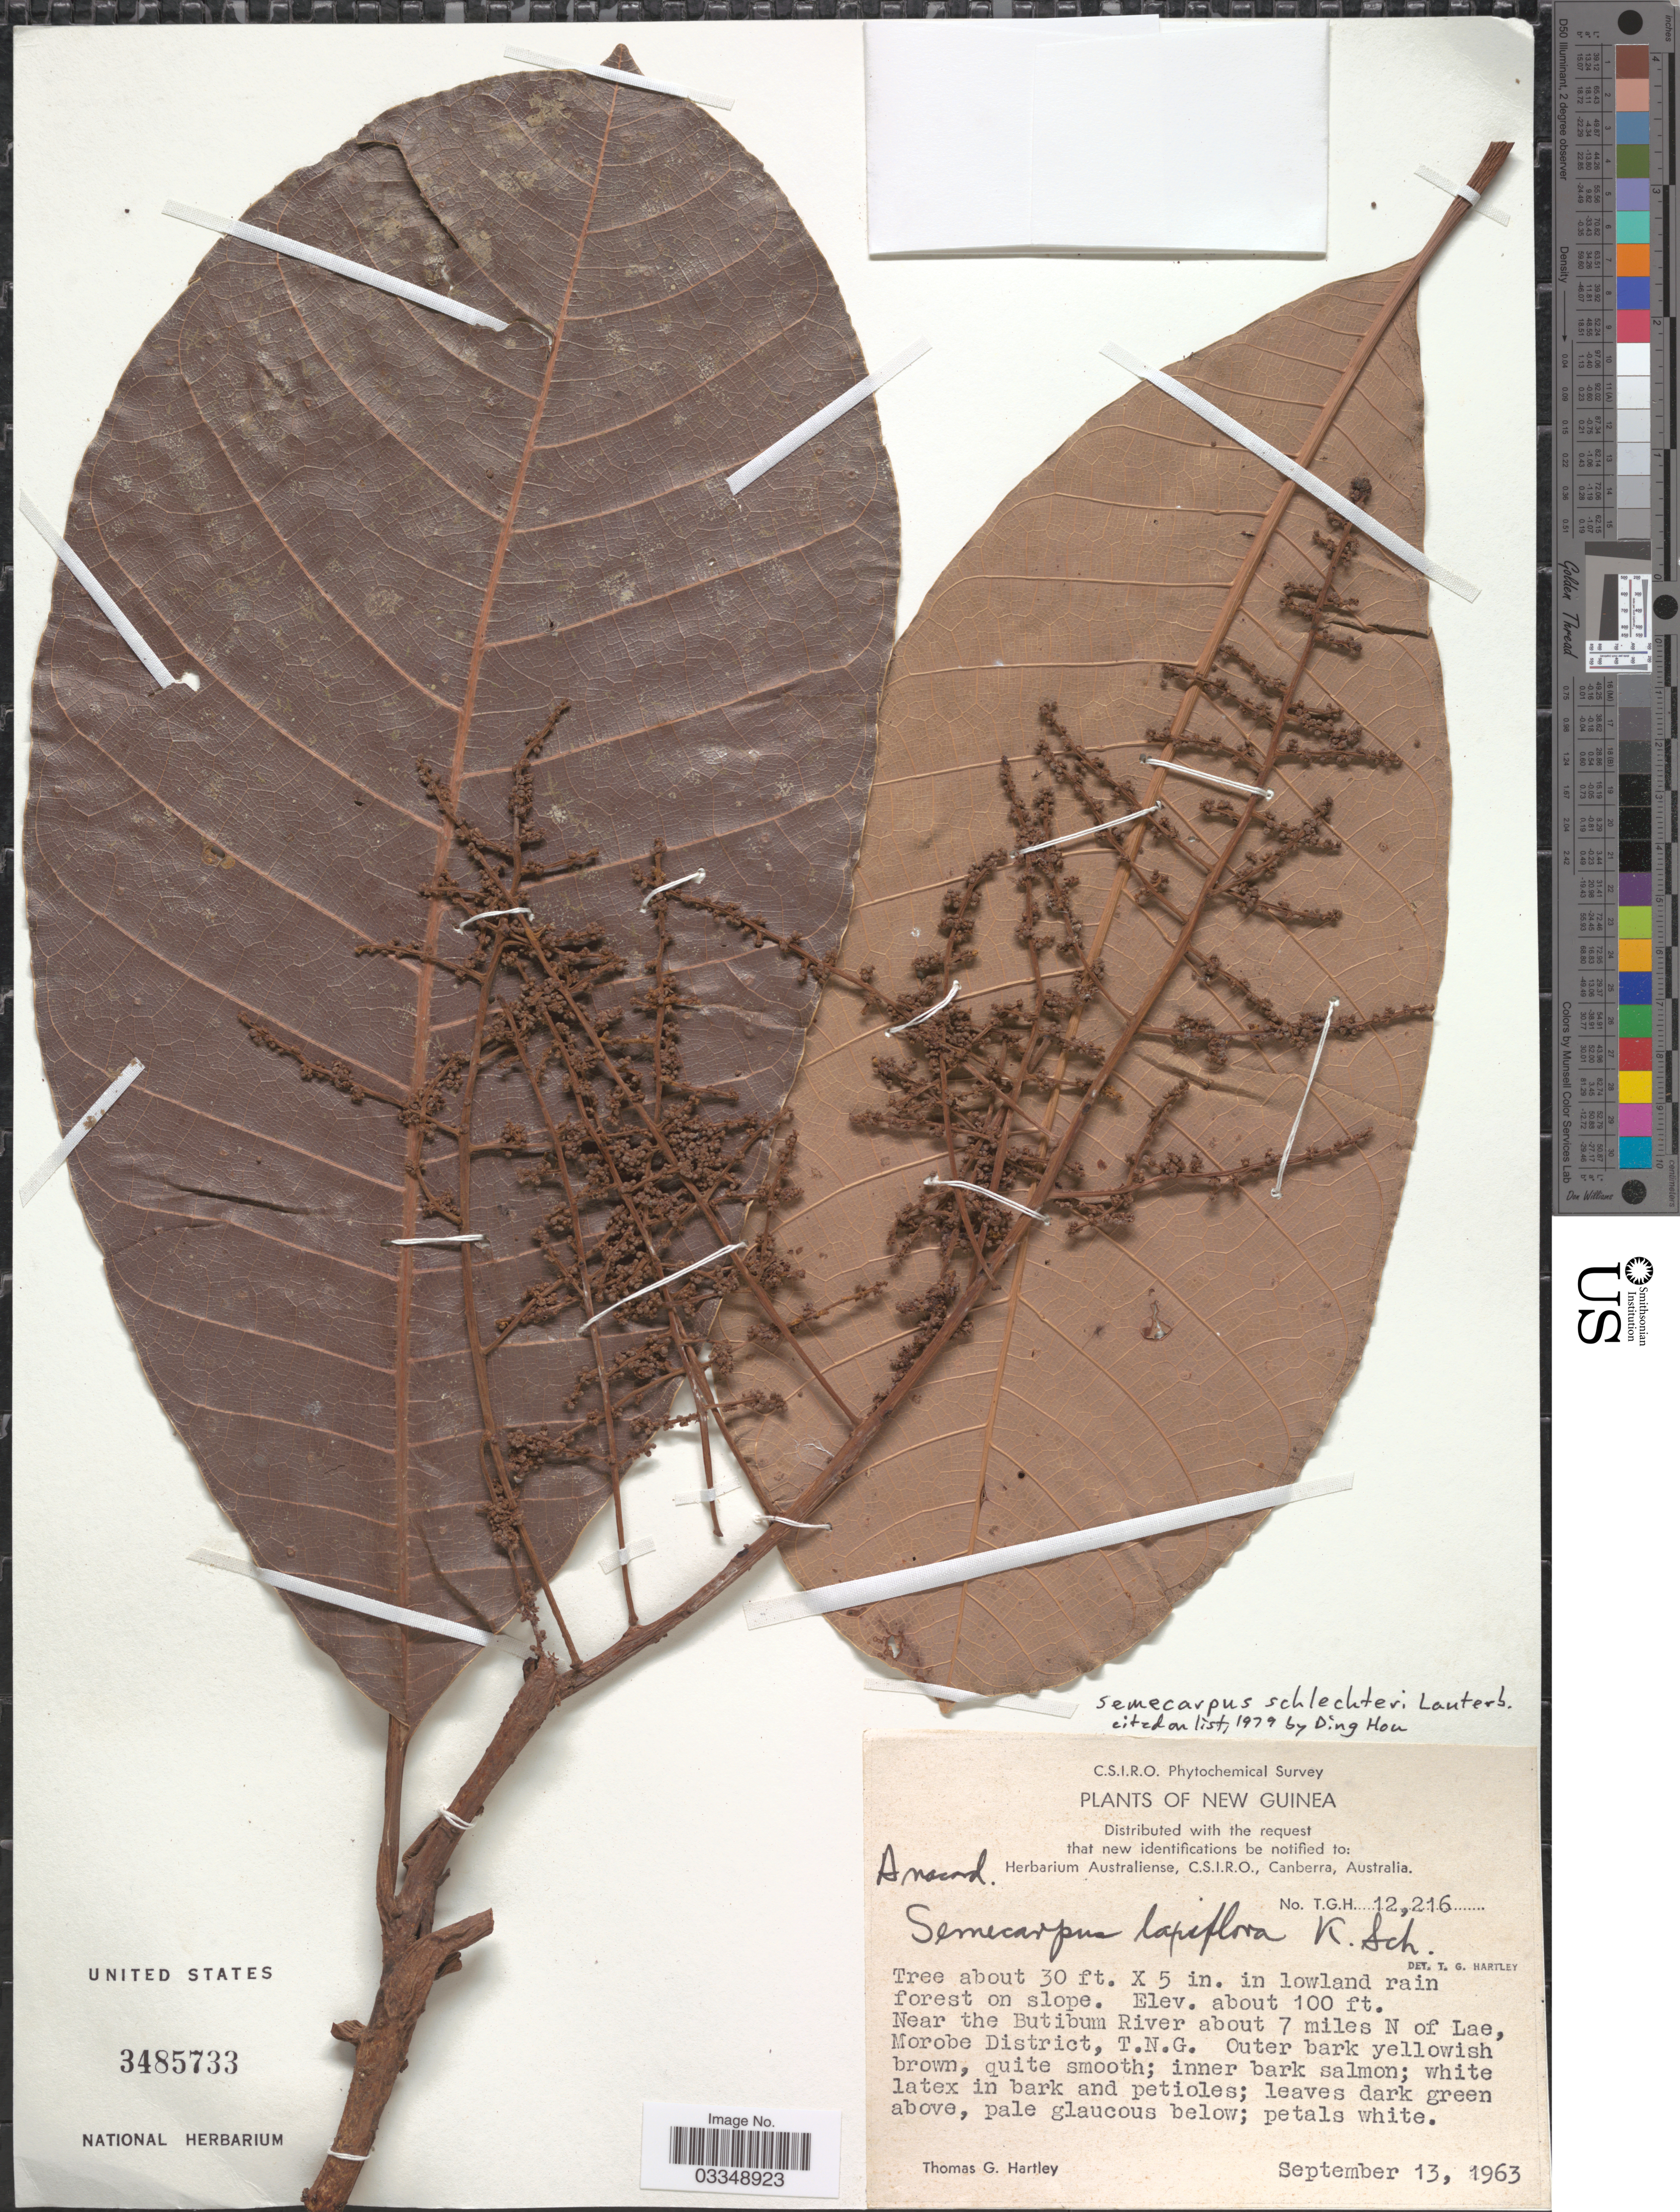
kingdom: Plantae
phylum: Tracheophyta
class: Magnoliopsida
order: Sapindales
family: Anacardiaceae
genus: Semecarpus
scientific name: Semecarpus schlecteri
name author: Lauterb.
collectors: T. G. Hartley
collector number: T.G.H. 12216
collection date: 1963-09-13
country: Papua New Guinea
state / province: Morobe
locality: New Guinea. Near the Butibum River about 7 miles N of Lae, Morobe District, T.N.G.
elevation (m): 30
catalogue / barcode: US 3485733